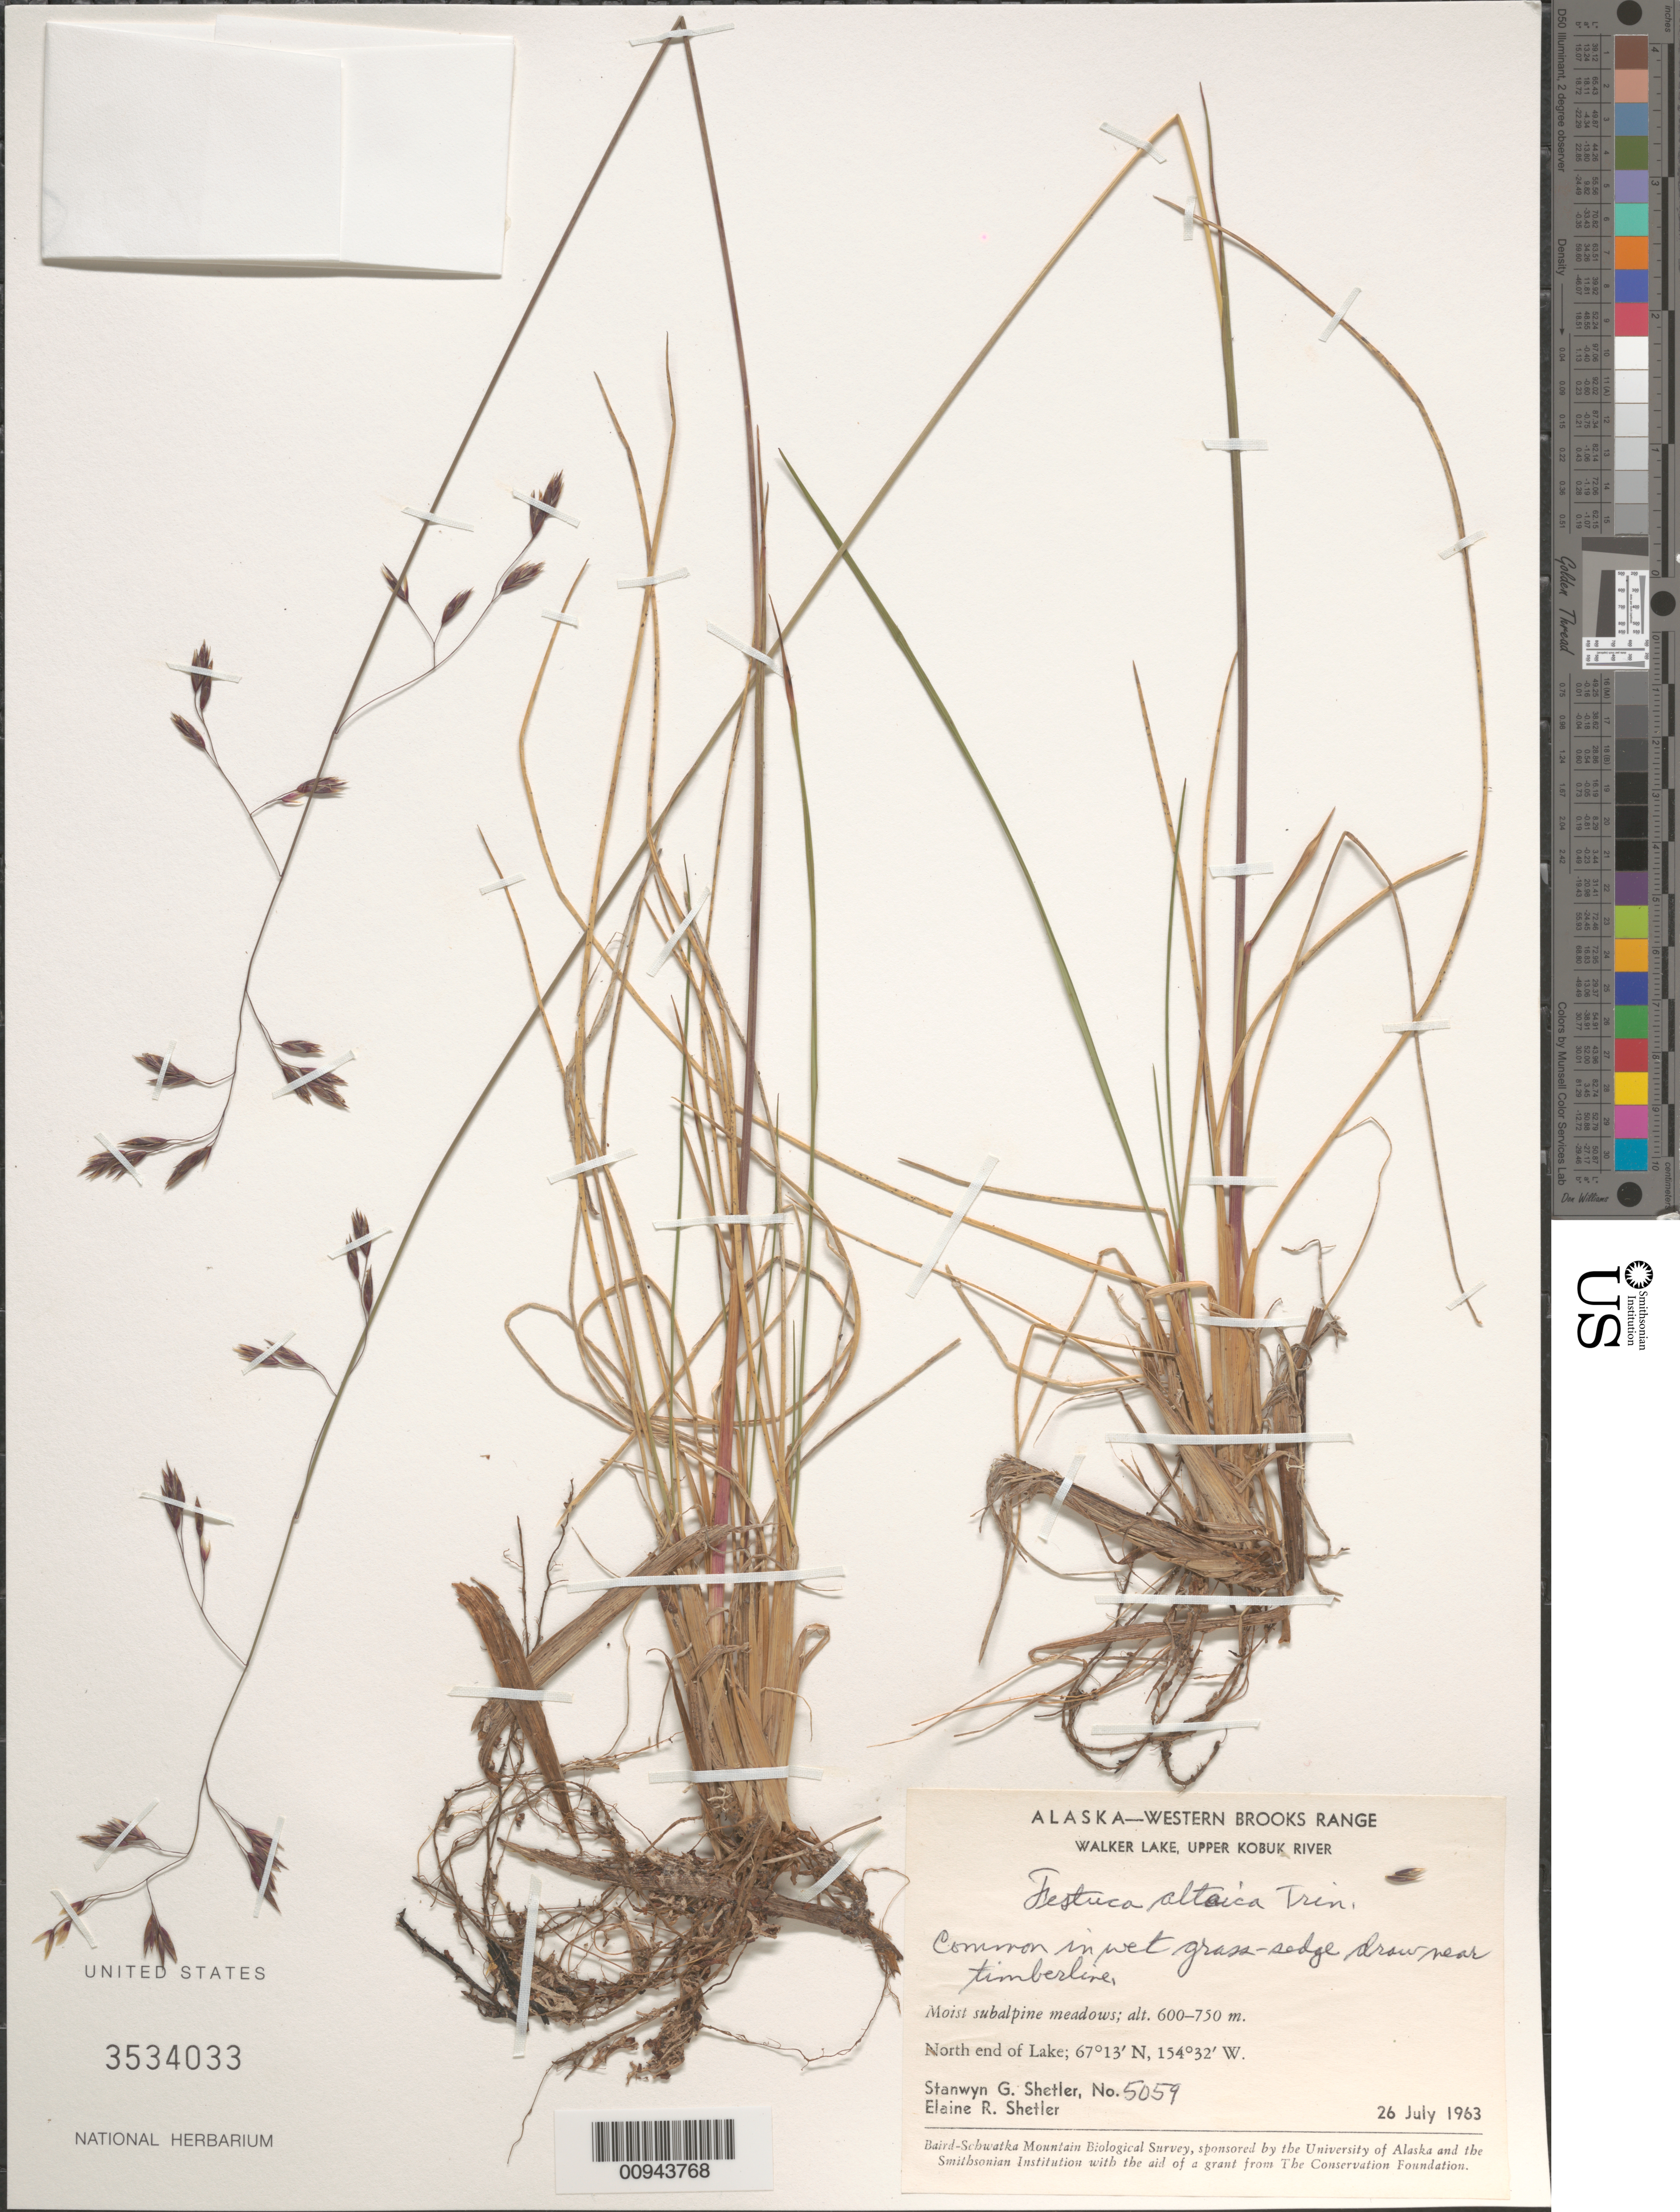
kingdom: Plantae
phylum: Tracheophyta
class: Liliopsida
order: Poales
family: Poaceae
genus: Festuca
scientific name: Festuca altaica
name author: Trin.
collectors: S. Shetler & E. R. Shetler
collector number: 5059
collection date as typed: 26 Jul 1963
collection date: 1963-07-26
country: United States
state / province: Alaska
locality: North end of Walker Lake. Western Brooks Range, Upper Kobuk River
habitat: Moist subalpine meadows.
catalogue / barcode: US 3534033